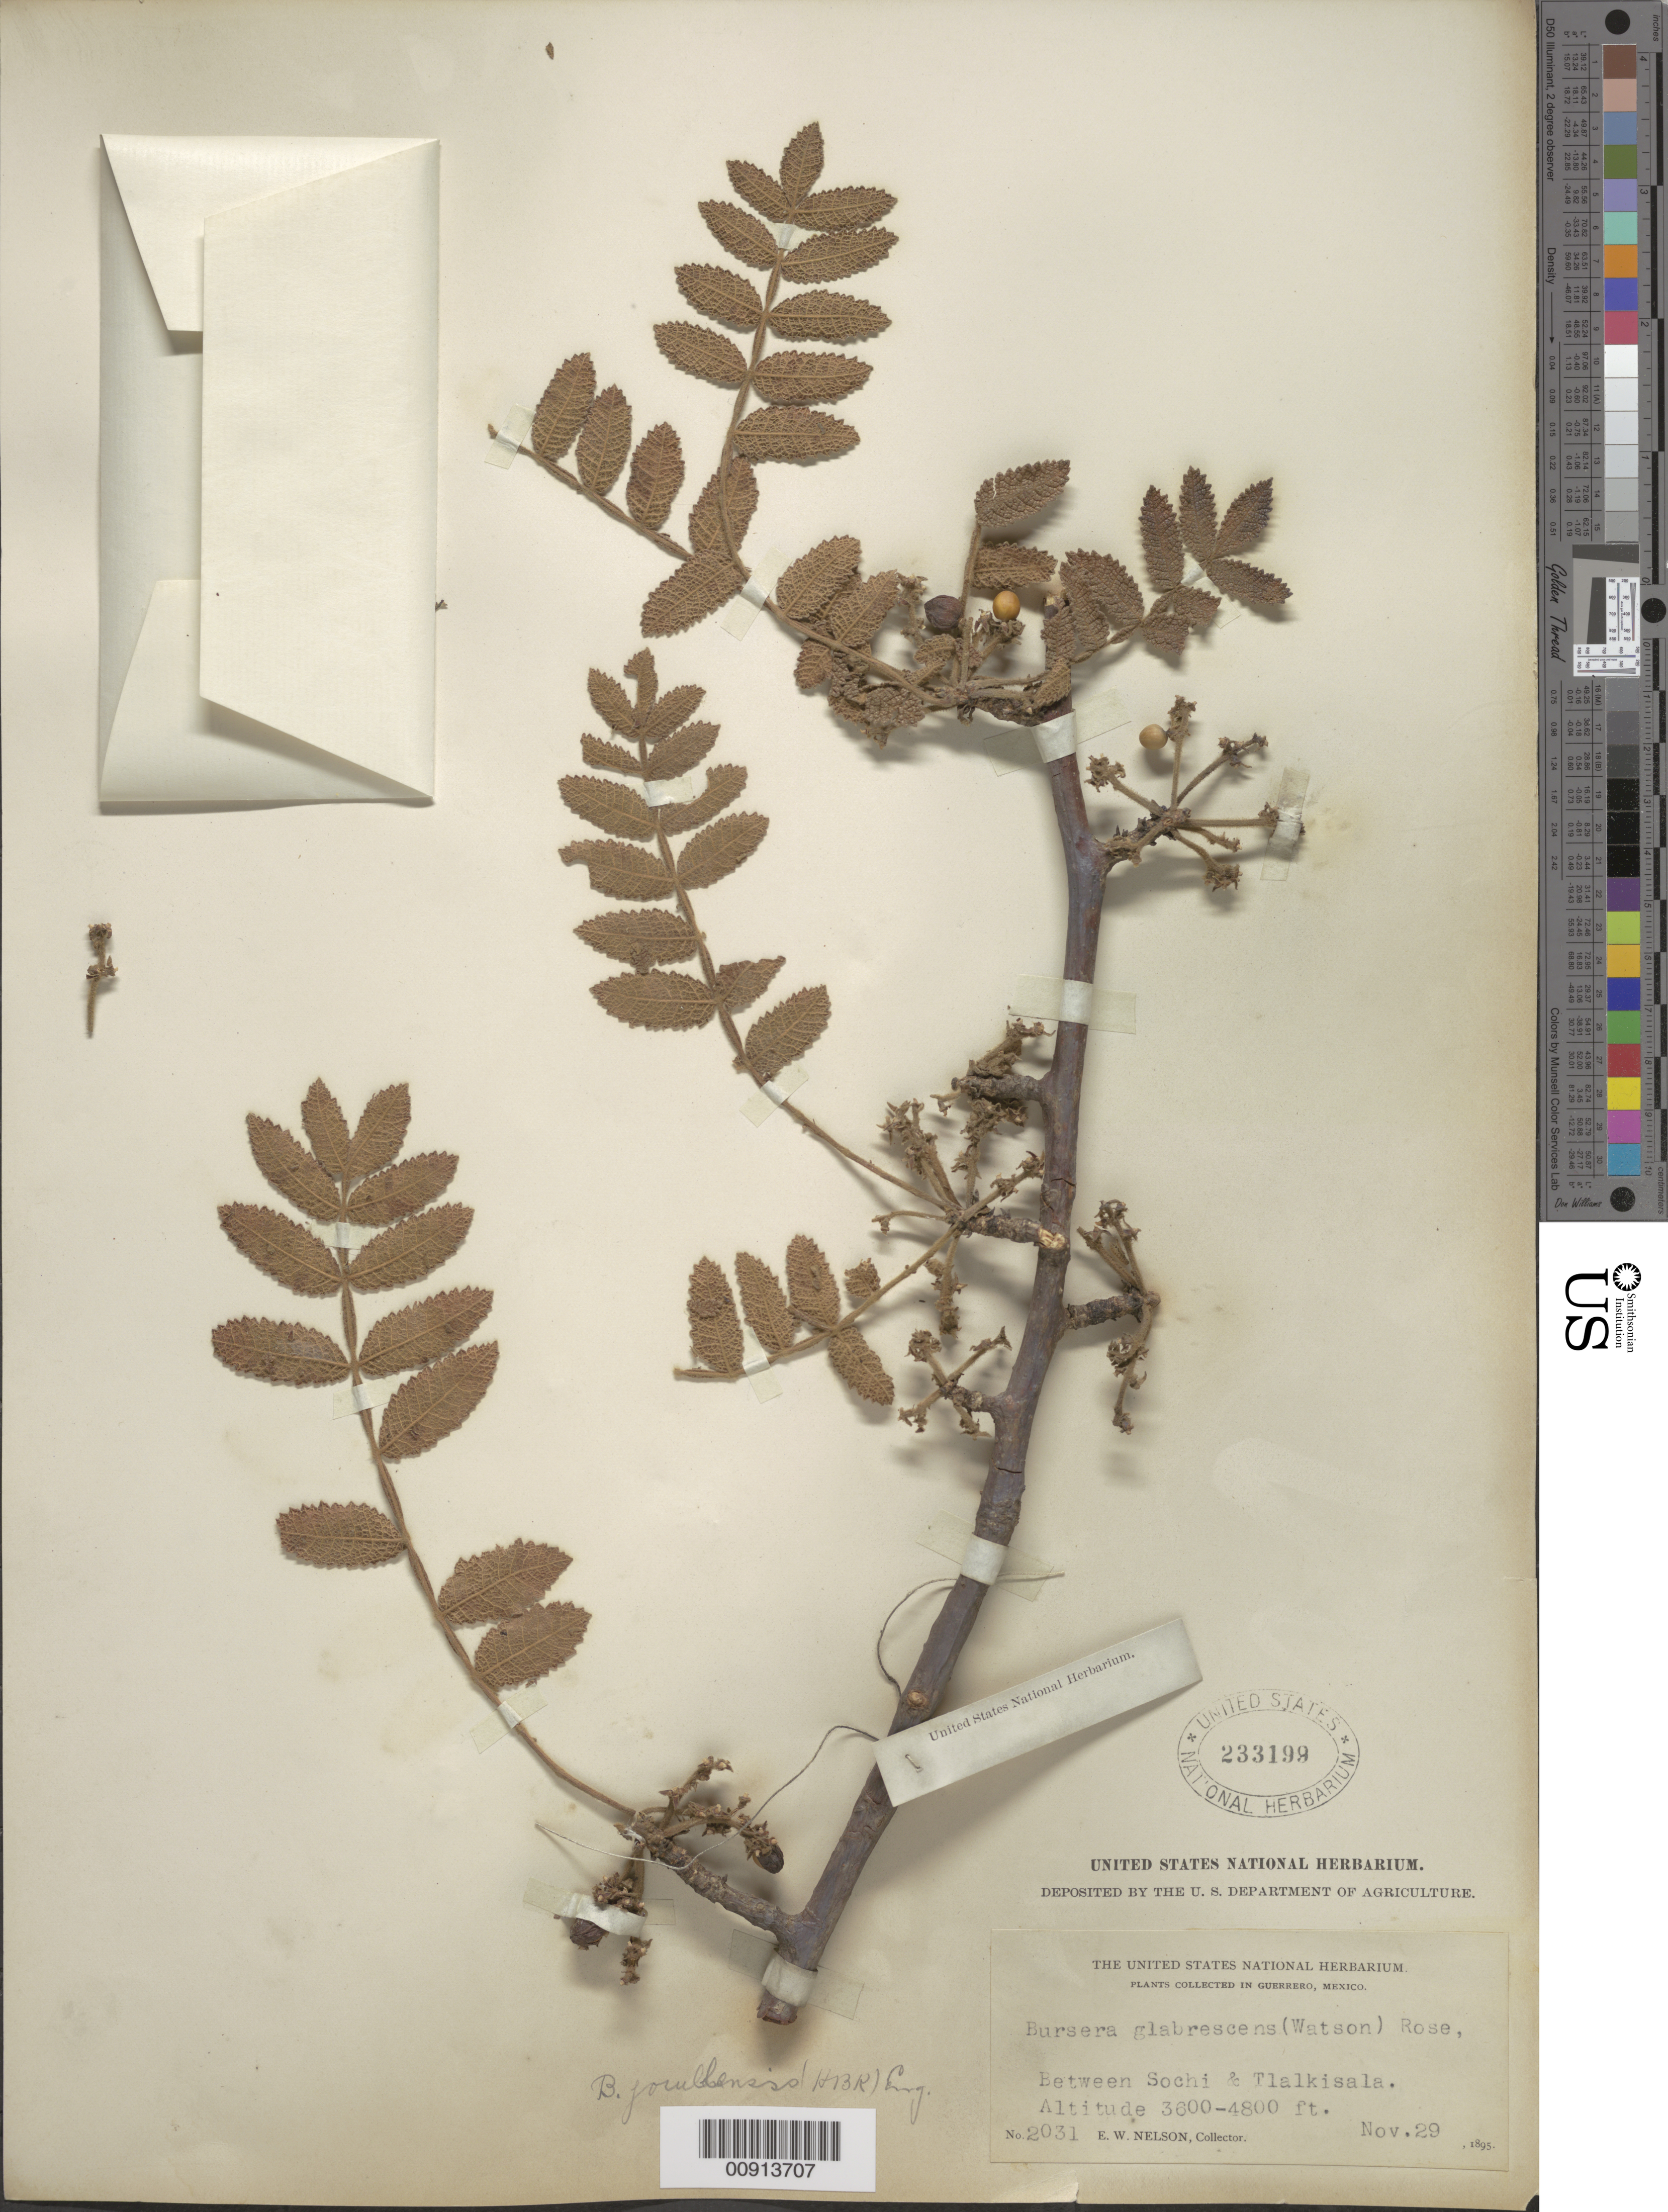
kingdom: Plantae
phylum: Tracheophyta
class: Magnoliopsida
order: Sapindales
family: Burseraceae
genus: Bursera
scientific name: Bursera jorullensis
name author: (Kunth) Engl.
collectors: E. W. Nelson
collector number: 2031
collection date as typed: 29 Nov 1895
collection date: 1895-11-29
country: Mexico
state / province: Guerrero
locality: Guerrero: Between Sochi & Tlalkisala.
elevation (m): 1097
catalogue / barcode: US 233199